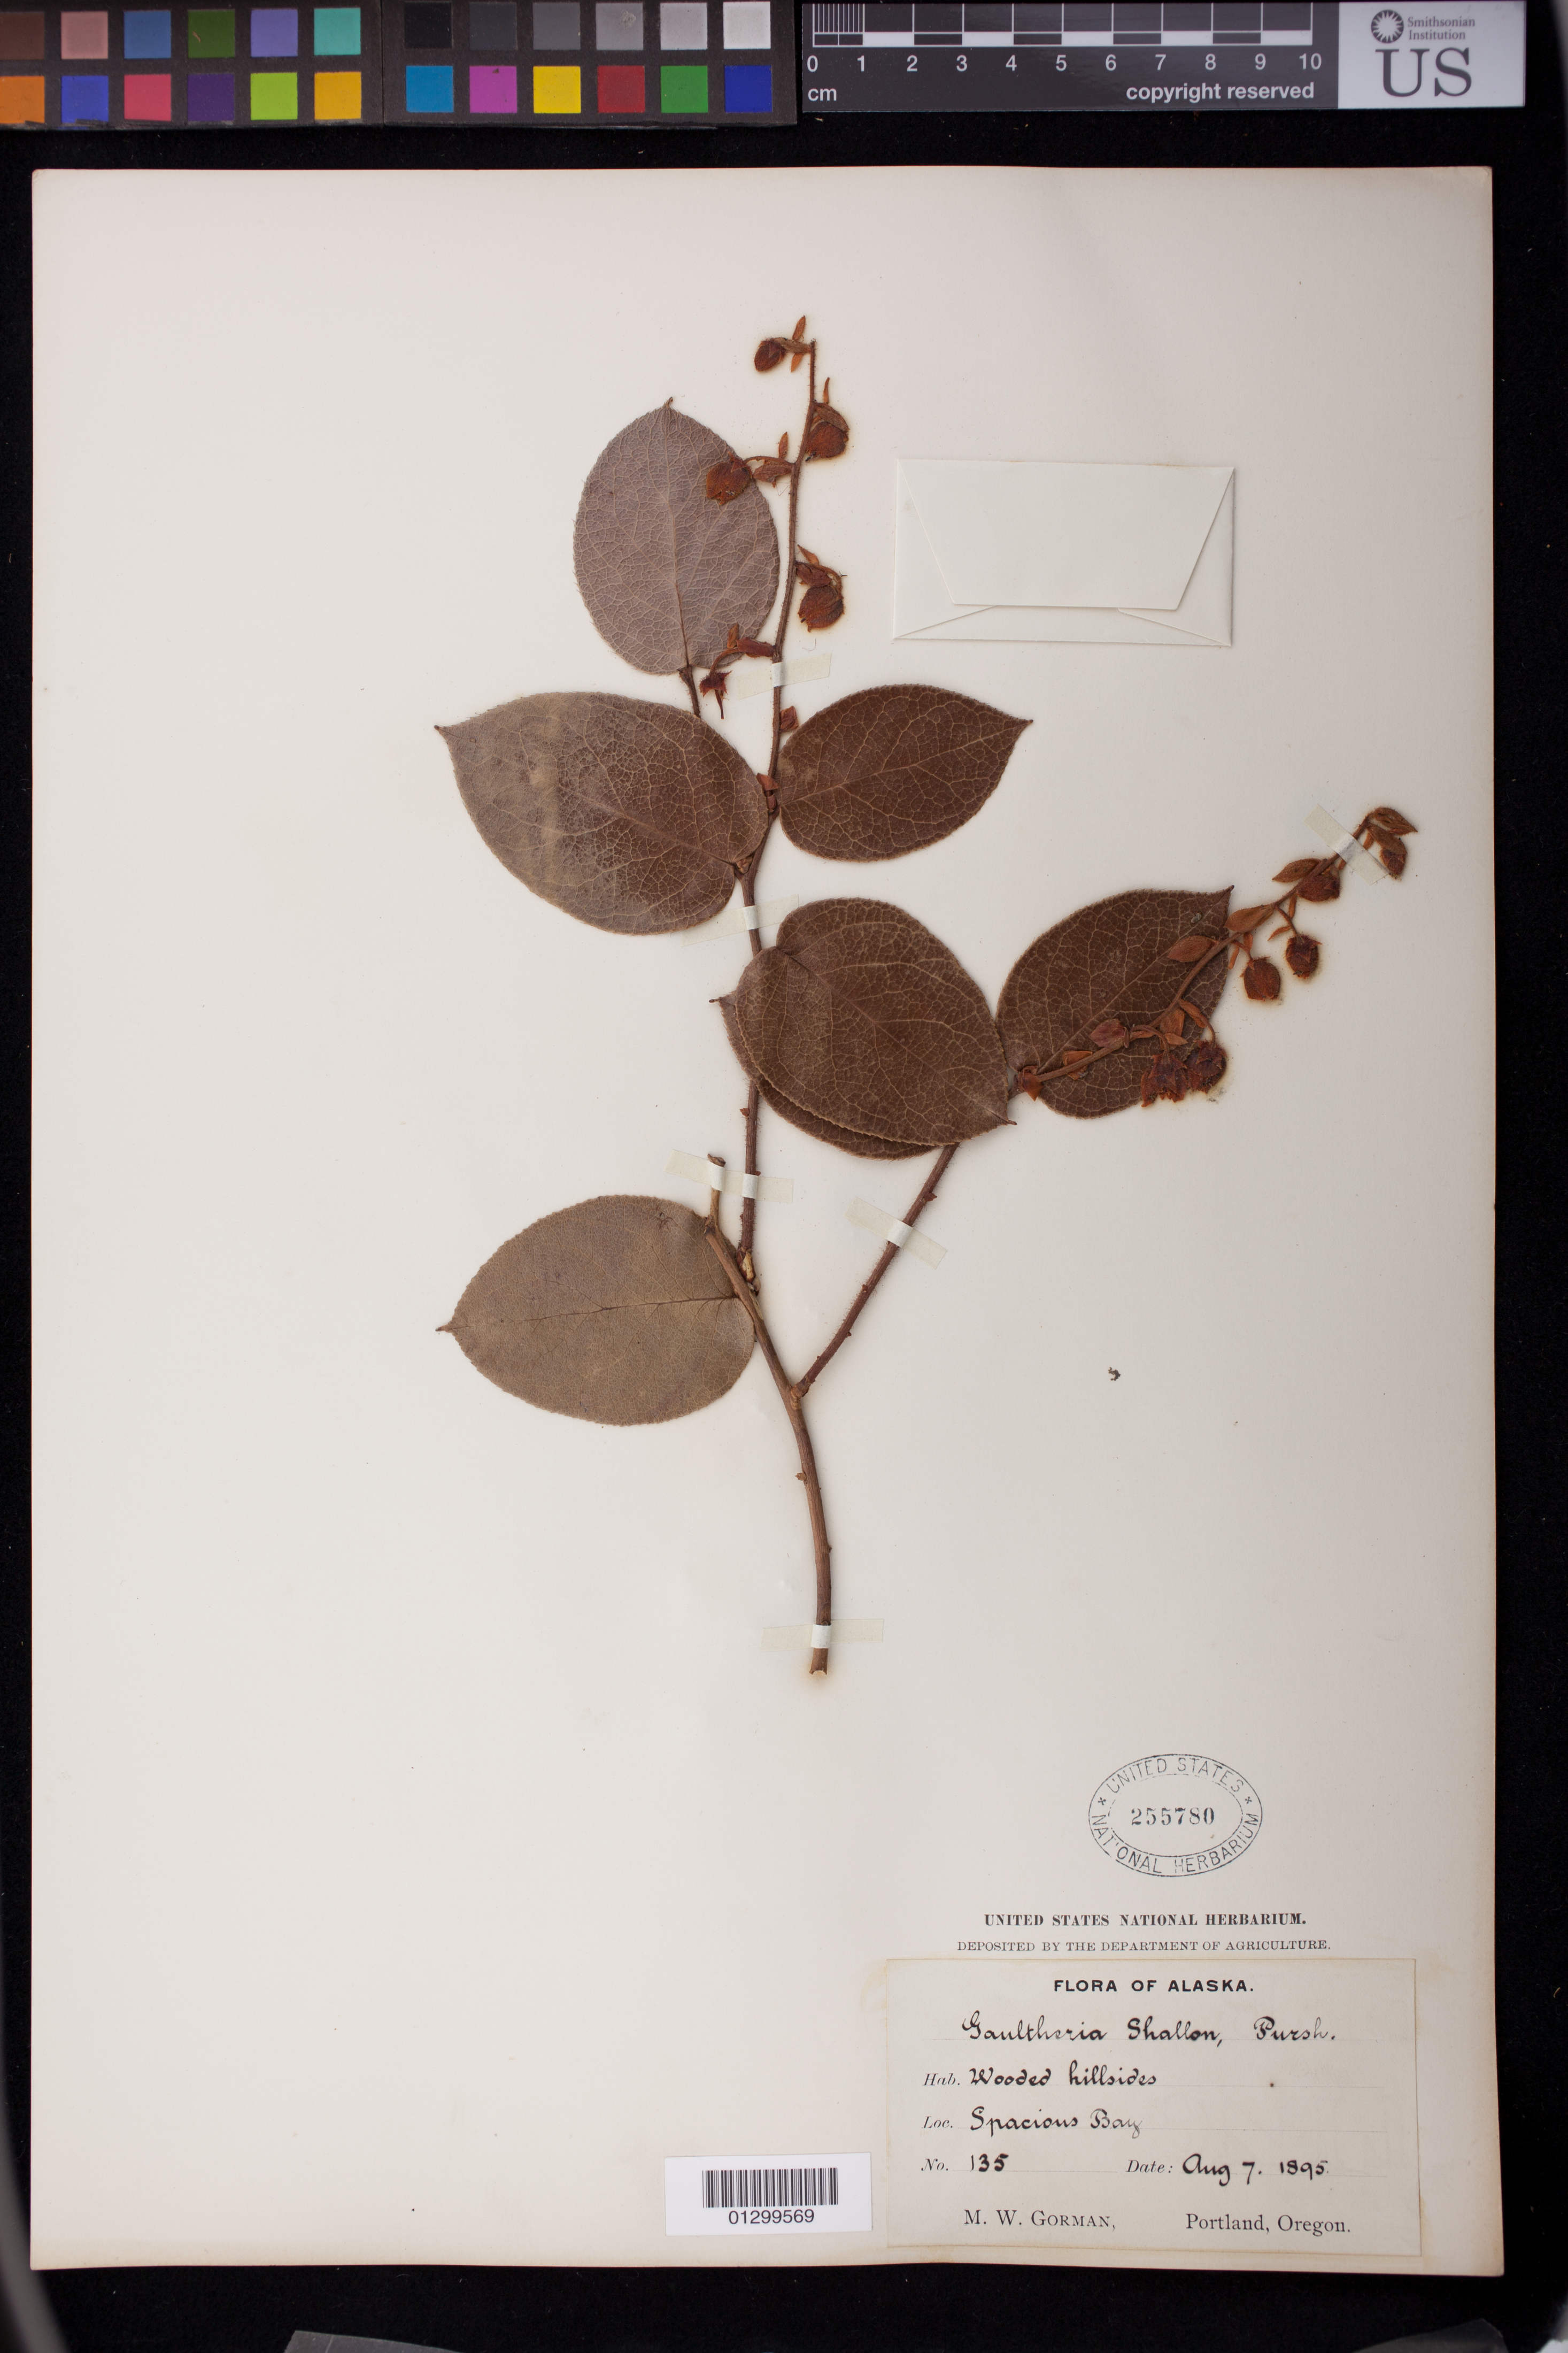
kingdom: Plantae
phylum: Tracheophyta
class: Magnoliopsida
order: Ericales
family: Ericaceae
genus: Gaultheria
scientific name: Gaultheria shallon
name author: Pursh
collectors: M. W. Gorman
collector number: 135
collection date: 1895-08-07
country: United States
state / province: Alaska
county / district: Ketchikan Gateway Borough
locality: Spacious Bay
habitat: Wooded hillsides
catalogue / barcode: US 255780